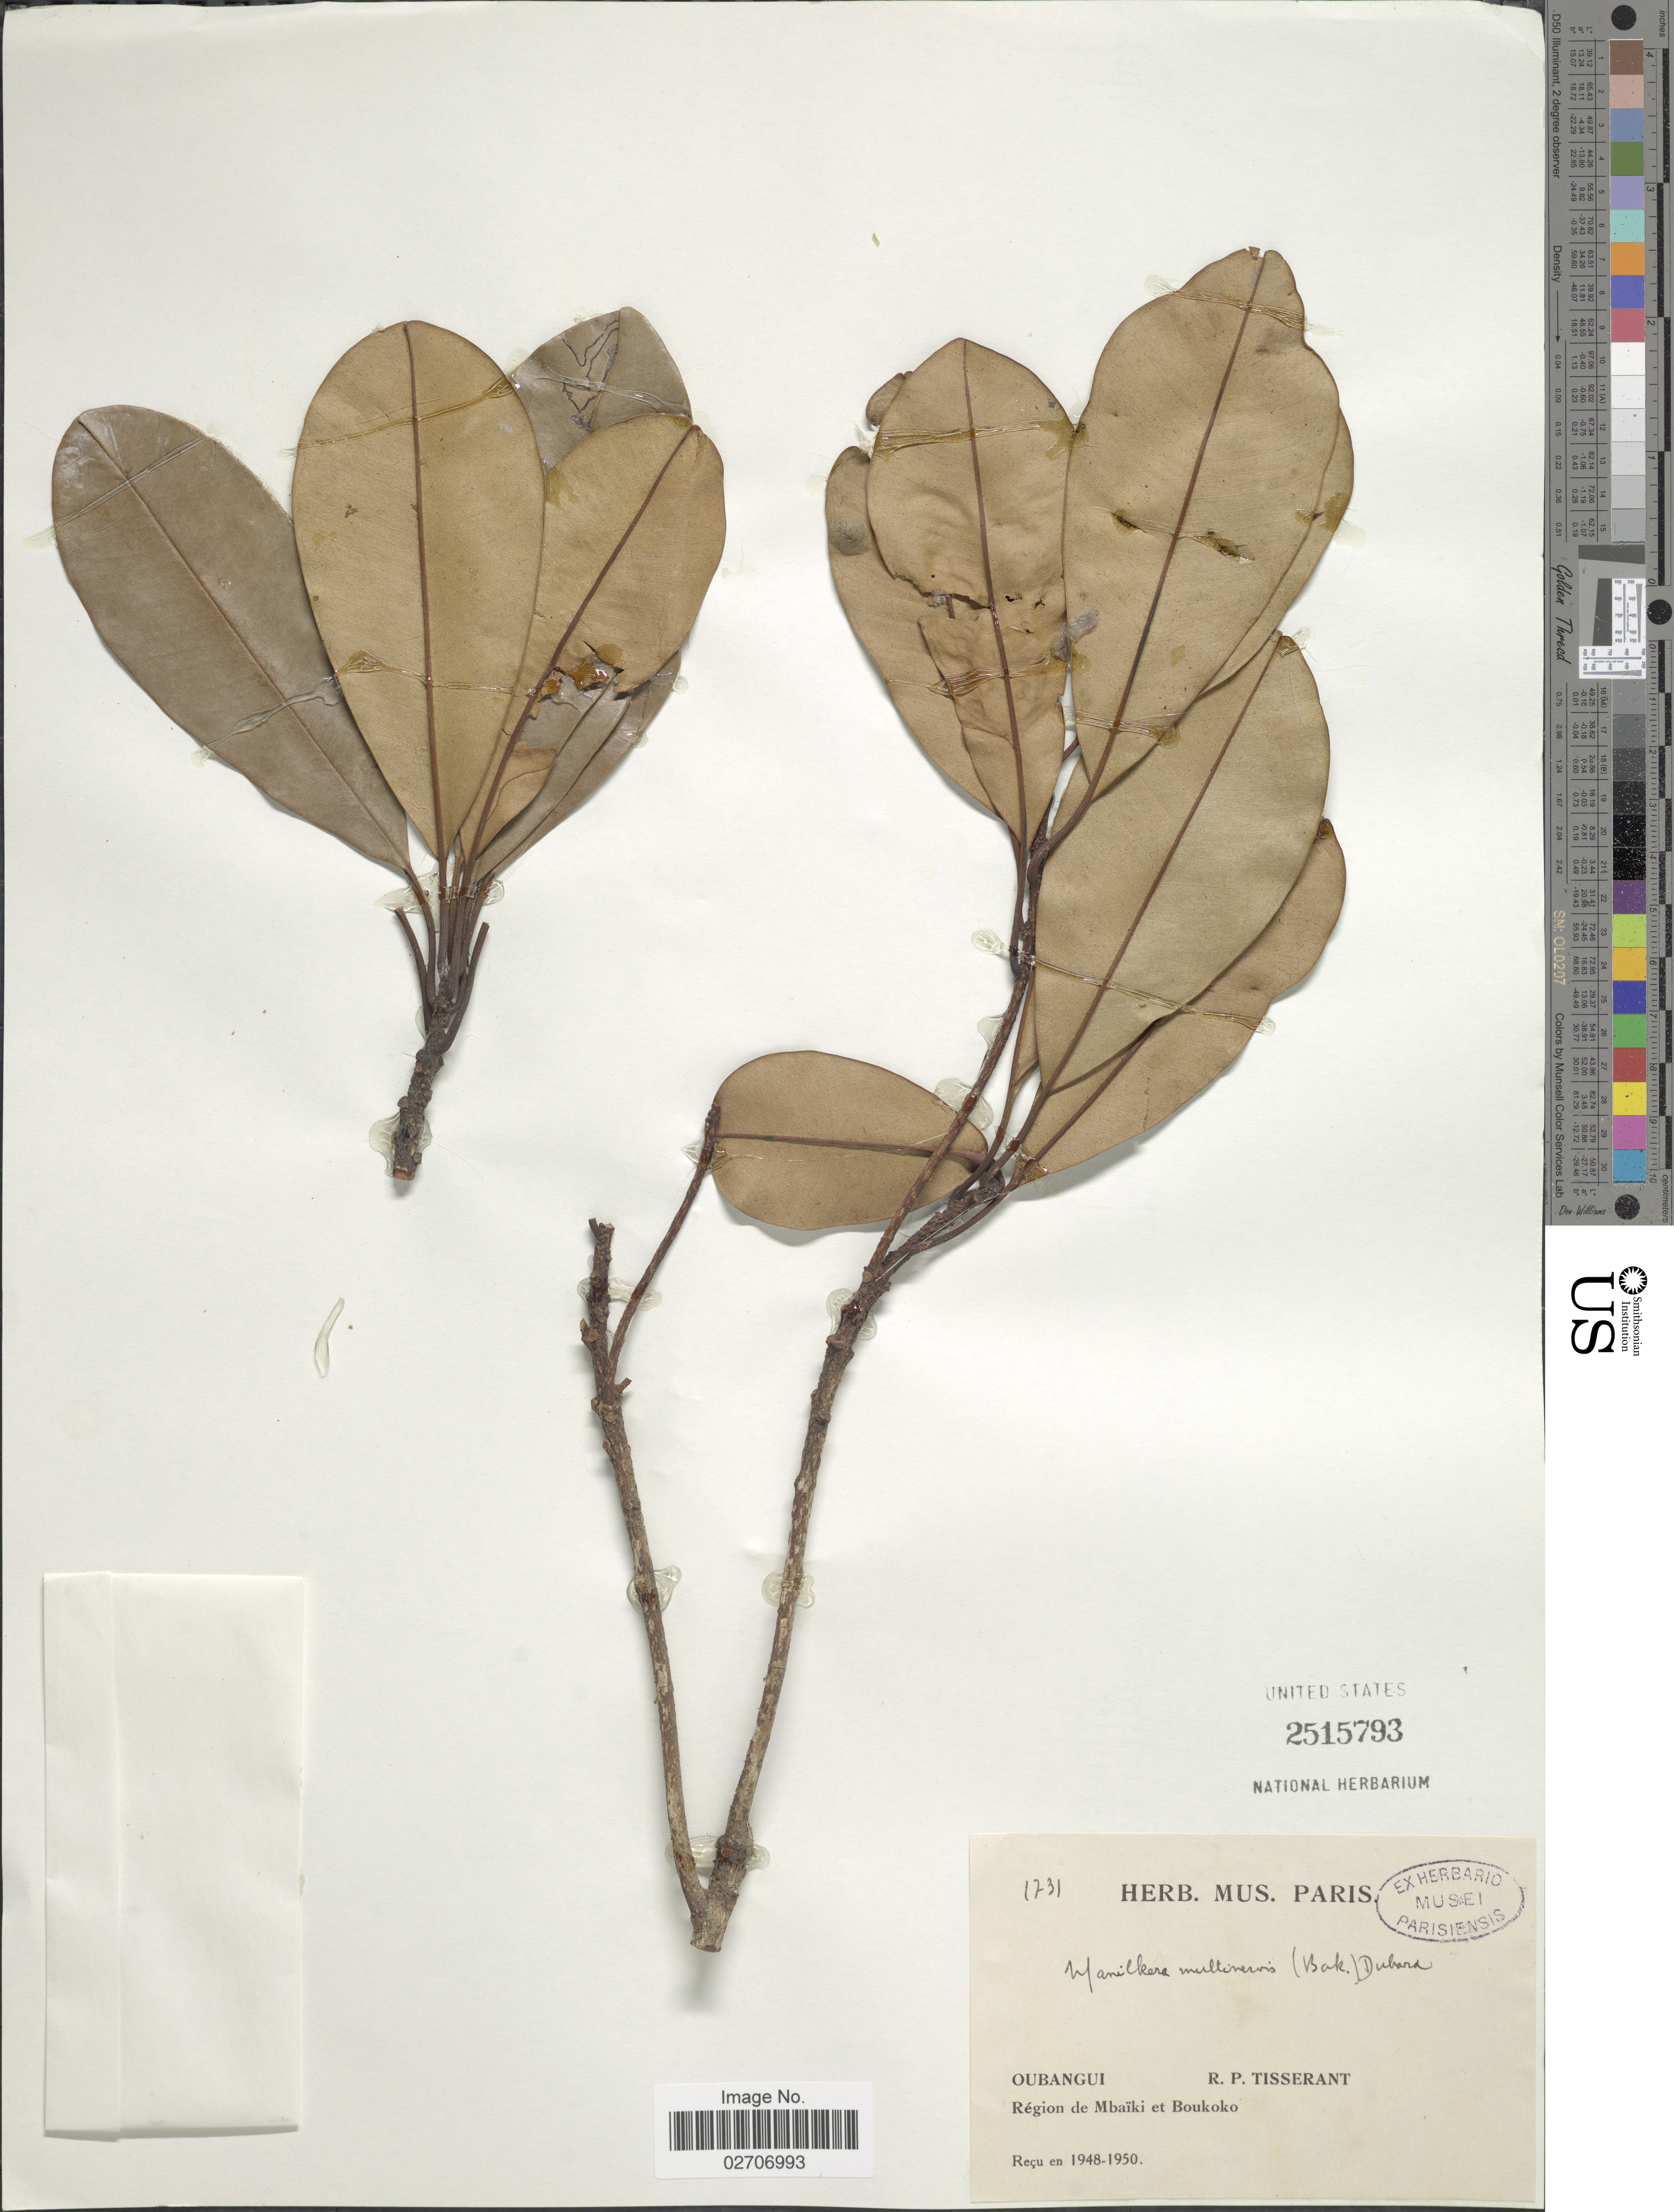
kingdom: Plantae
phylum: Tracheophyta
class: Magnoliopsida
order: Ericales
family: Sapotaceae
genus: Manilkara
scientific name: Manilkara multinervis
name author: (Baker) Dubard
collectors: C. Tisserant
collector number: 1731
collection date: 1948/1950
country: Central African Republic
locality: Oubangui, Région de Mbaïki et Boukoko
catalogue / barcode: US 2515793